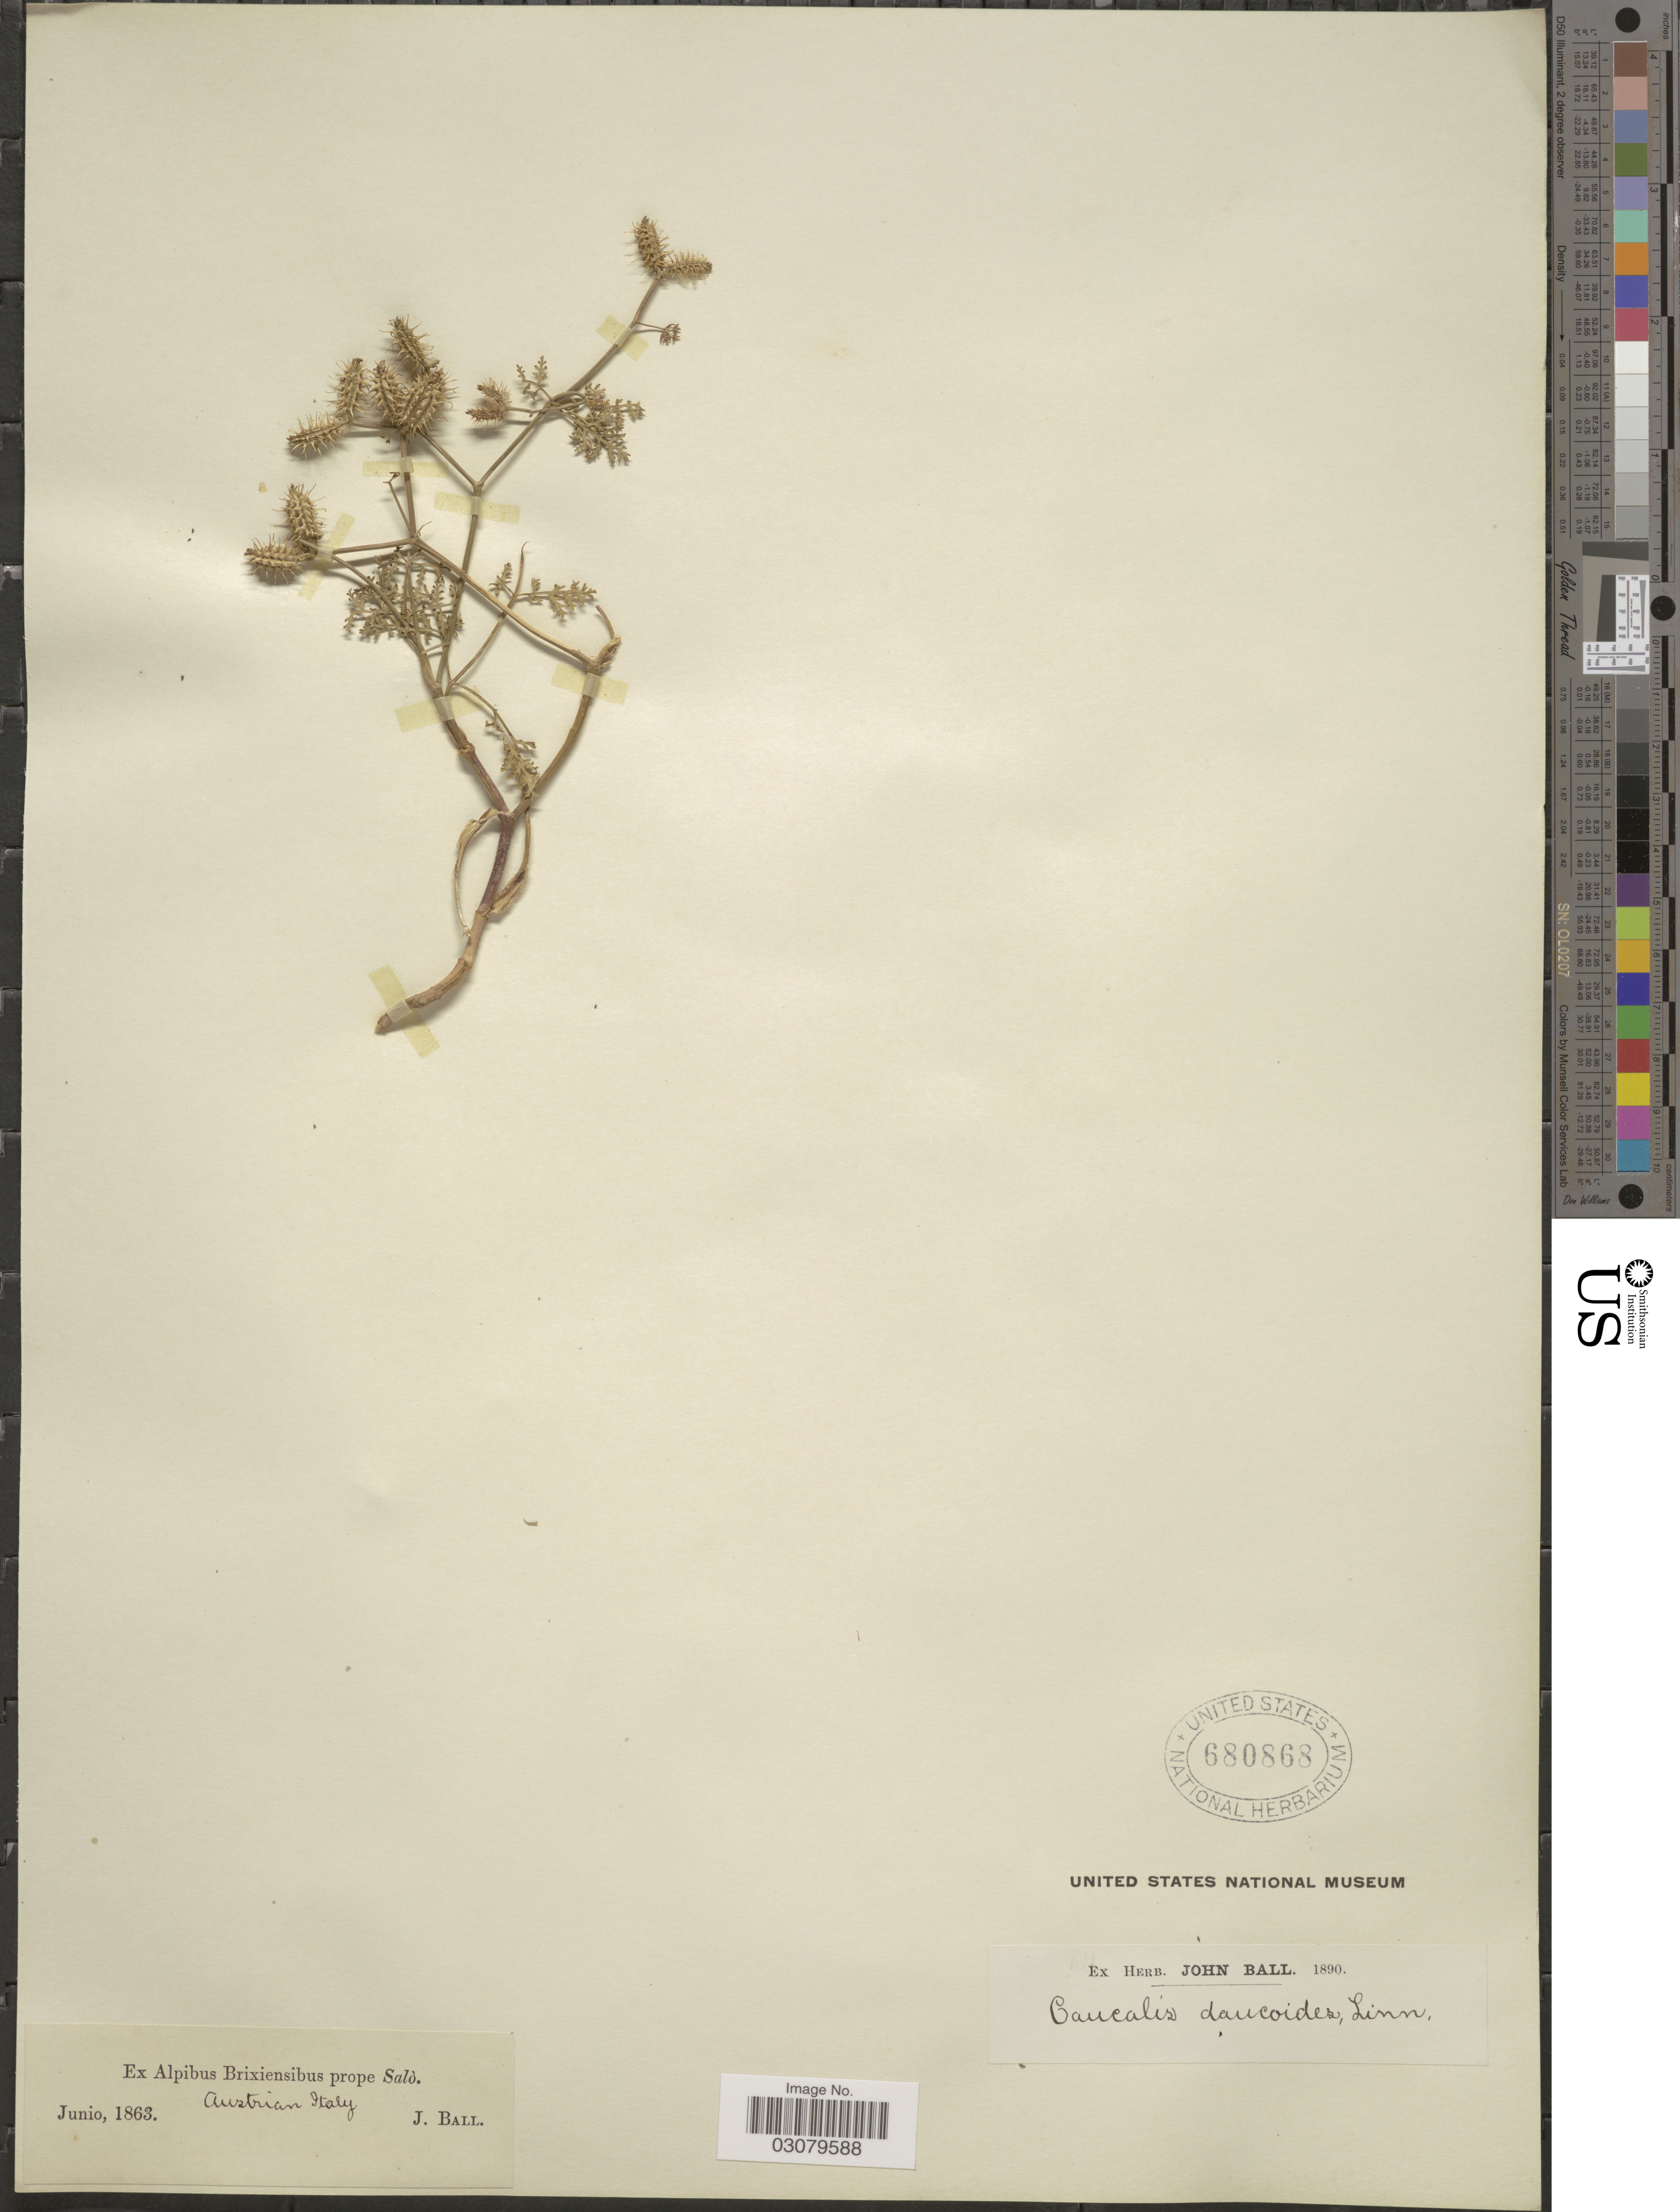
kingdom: Plantae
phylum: Tracheophyta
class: Magnoliopsida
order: Apiales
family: Apiaceae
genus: Caucalis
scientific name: Caucalis daucoides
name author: L.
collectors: J. Ball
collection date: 1863-06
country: Italy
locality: Ex Alpibus Brixiensibus prope Salò. Austrien Italy.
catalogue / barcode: US 680868